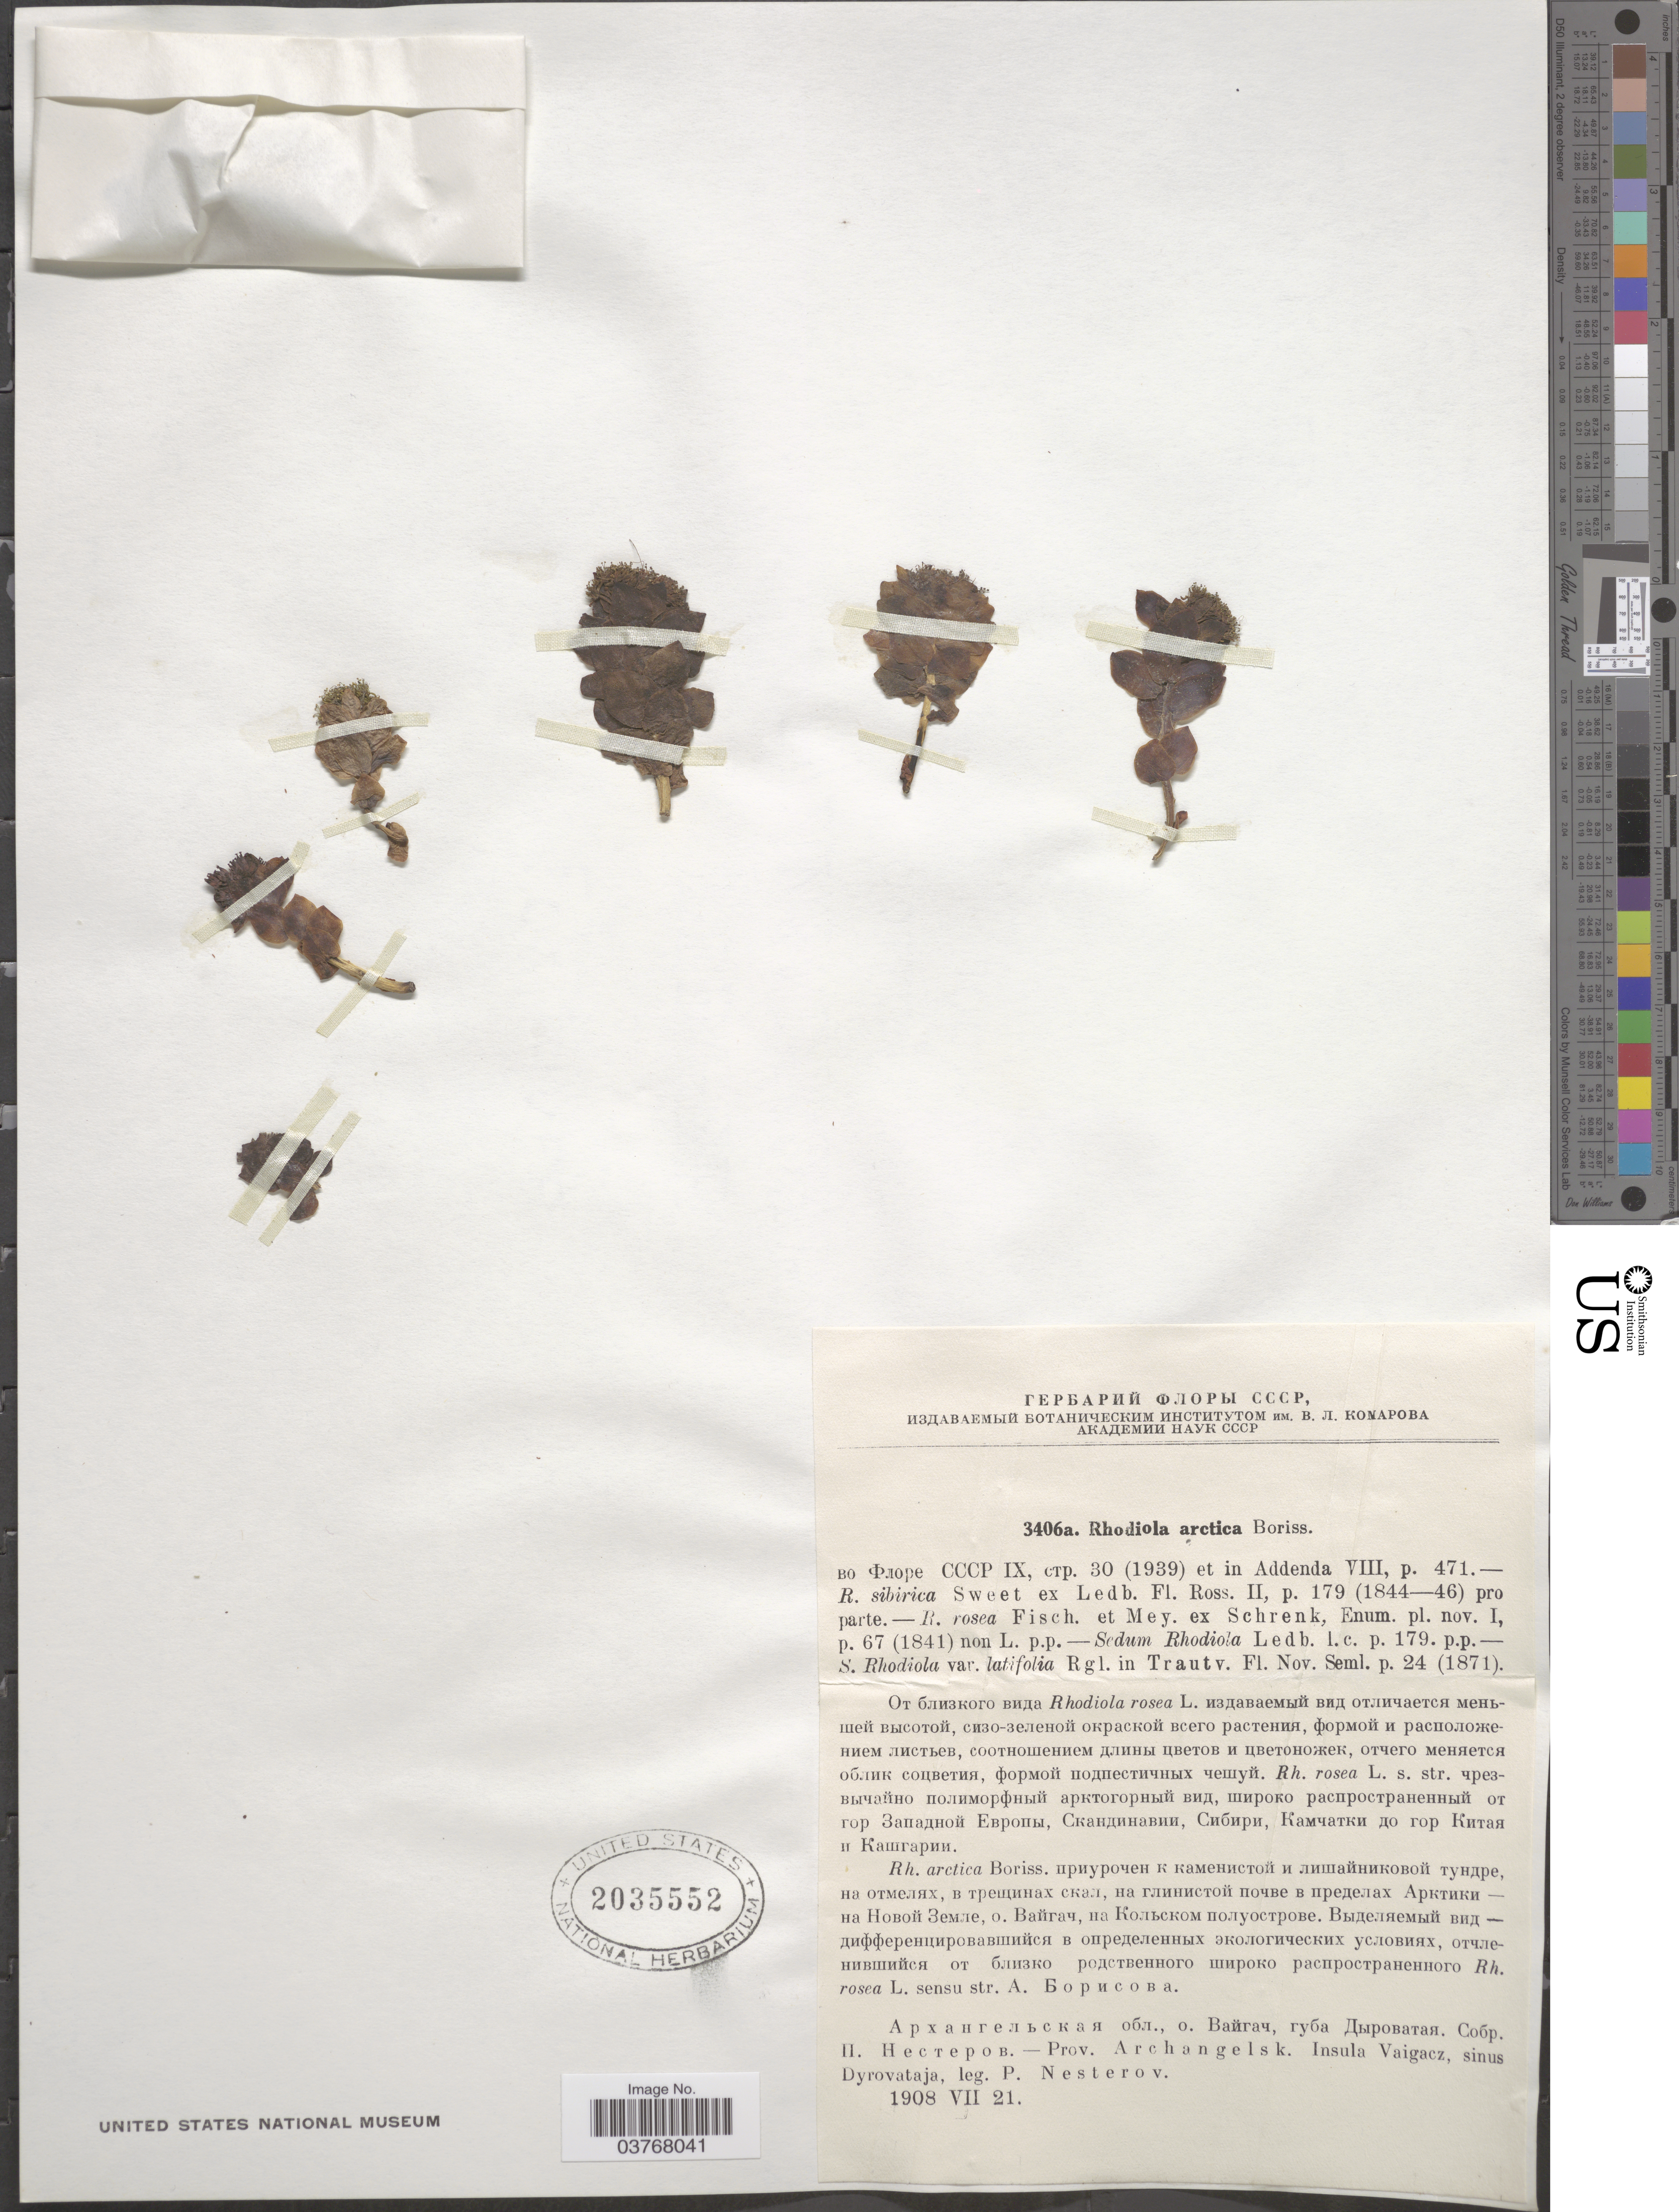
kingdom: Plantae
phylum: Tracheophyta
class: Magnoliopsida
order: Saxifragales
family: Crassulaceae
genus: Sedum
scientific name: Sedum arcticum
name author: (Boriss.) Rønning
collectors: P. Nesterov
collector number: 3406a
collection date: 1908-07-21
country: Russian Federation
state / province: Arkhangelsk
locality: Prov. Archangelsk. Insula Vaigacz, sinus Dyrovataja.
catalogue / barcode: US 2035552